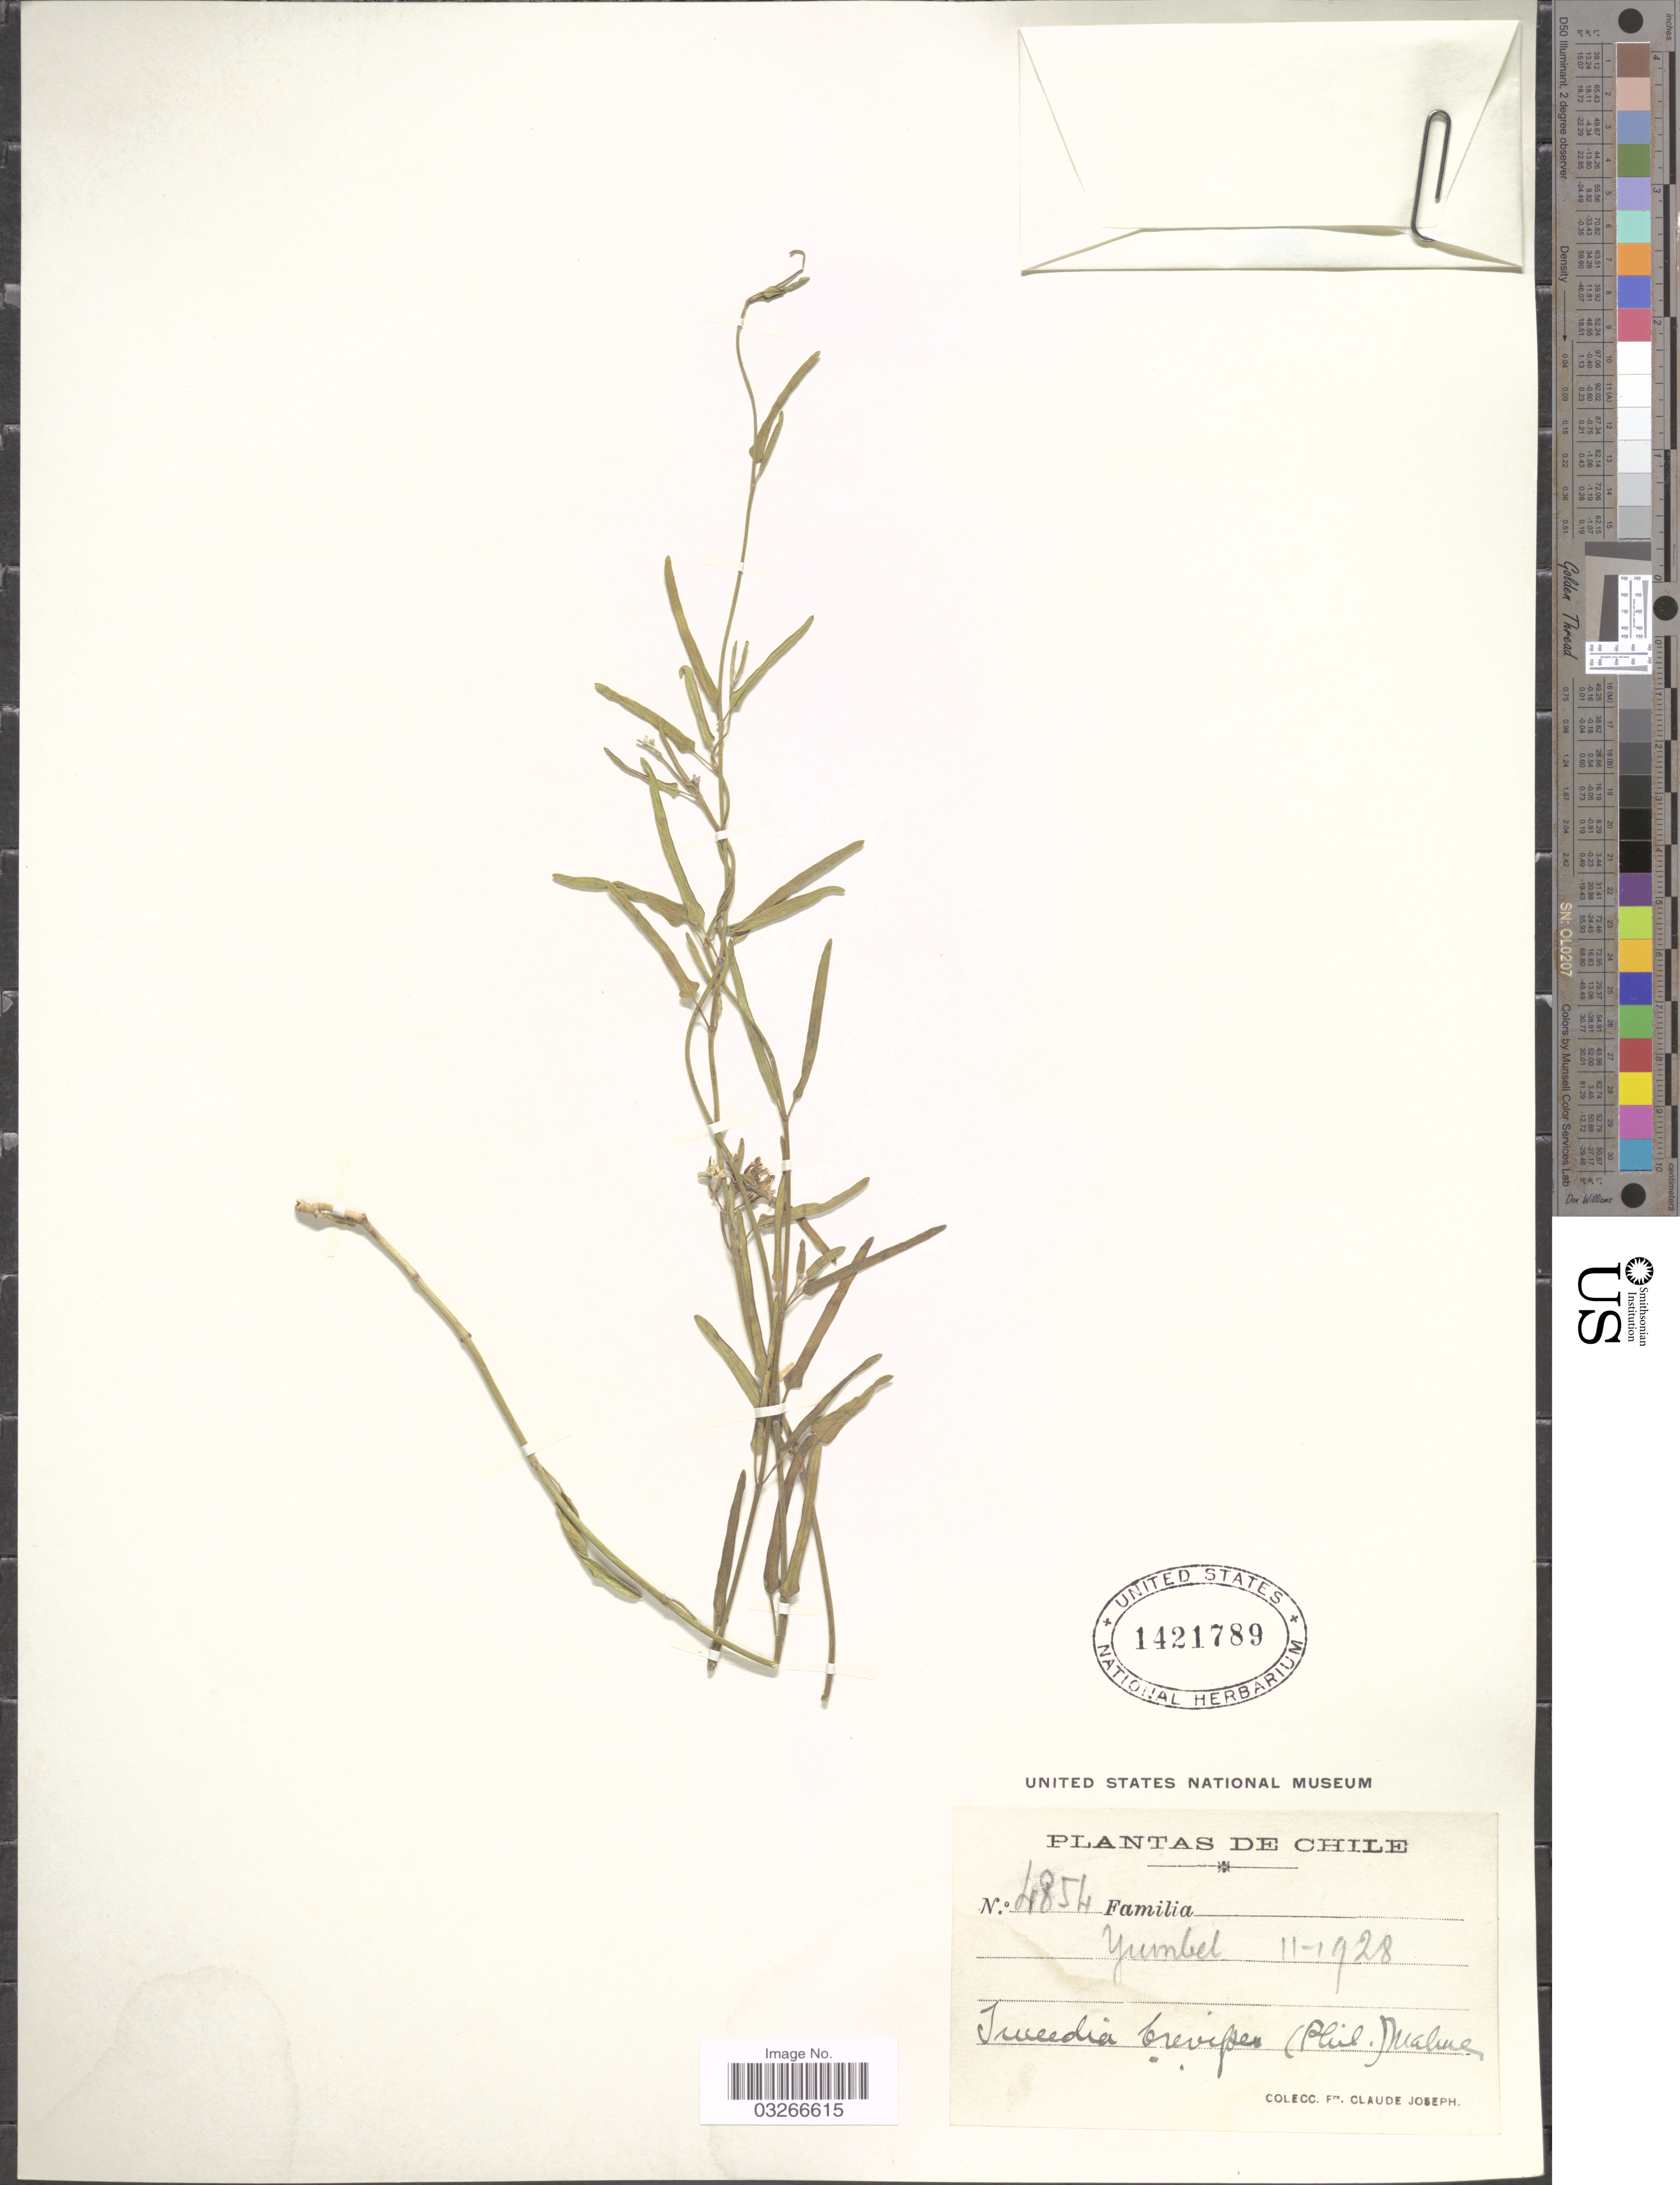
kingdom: Plantae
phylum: Tracheophyta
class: Magnoliopsida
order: Gentianales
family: Apocynaceae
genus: Tweedia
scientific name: Tweedia brevipes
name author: (Phil.) Malme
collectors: Bro. Claude-Joseph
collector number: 4854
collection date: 1928-11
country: Chile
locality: Yumbel.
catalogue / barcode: US 1421789